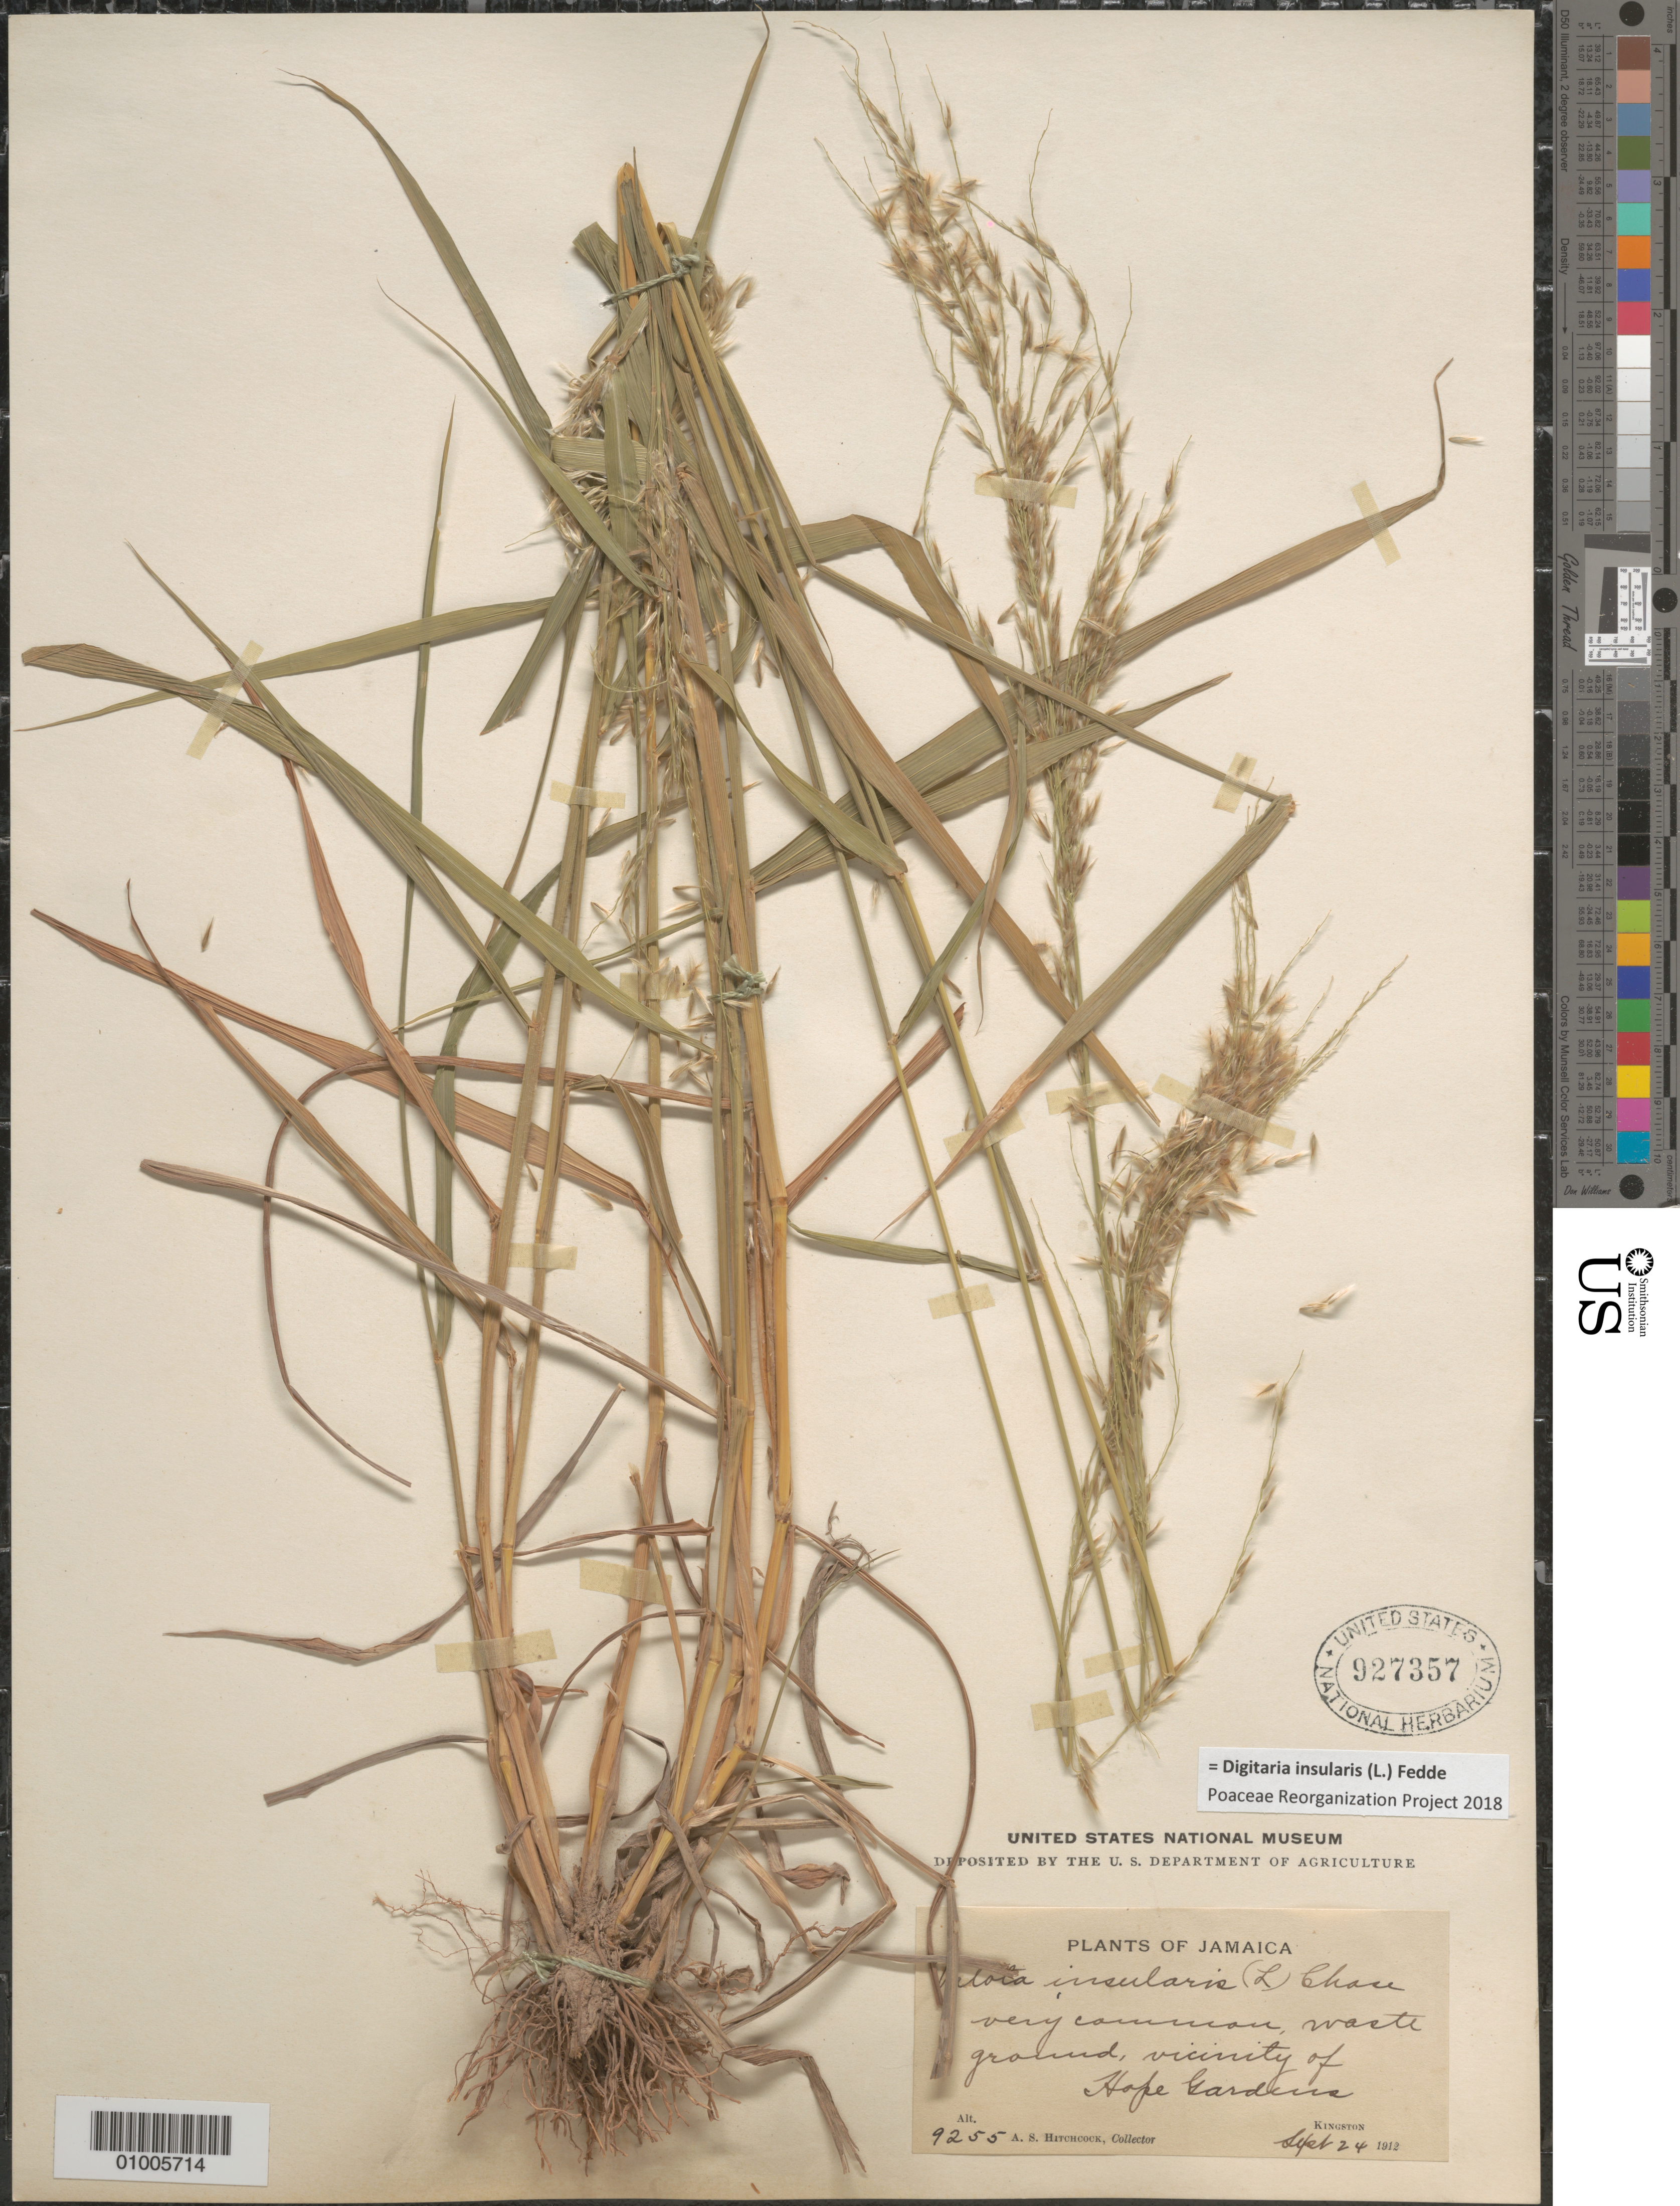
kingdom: Plantae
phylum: Tracheophyta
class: Liliopsida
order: Poales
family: Poaceae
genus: Digitaria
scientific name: Digitaria insularis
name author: (L.) Mez ex Ekman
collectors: A. S. Hitchcock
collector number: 9255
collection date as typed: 24 Sep 1912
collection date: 1912-09-24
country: Jamaica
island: Jamaica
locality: Hope Gardens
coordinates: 0 N, 0 E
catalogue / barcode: US 927357